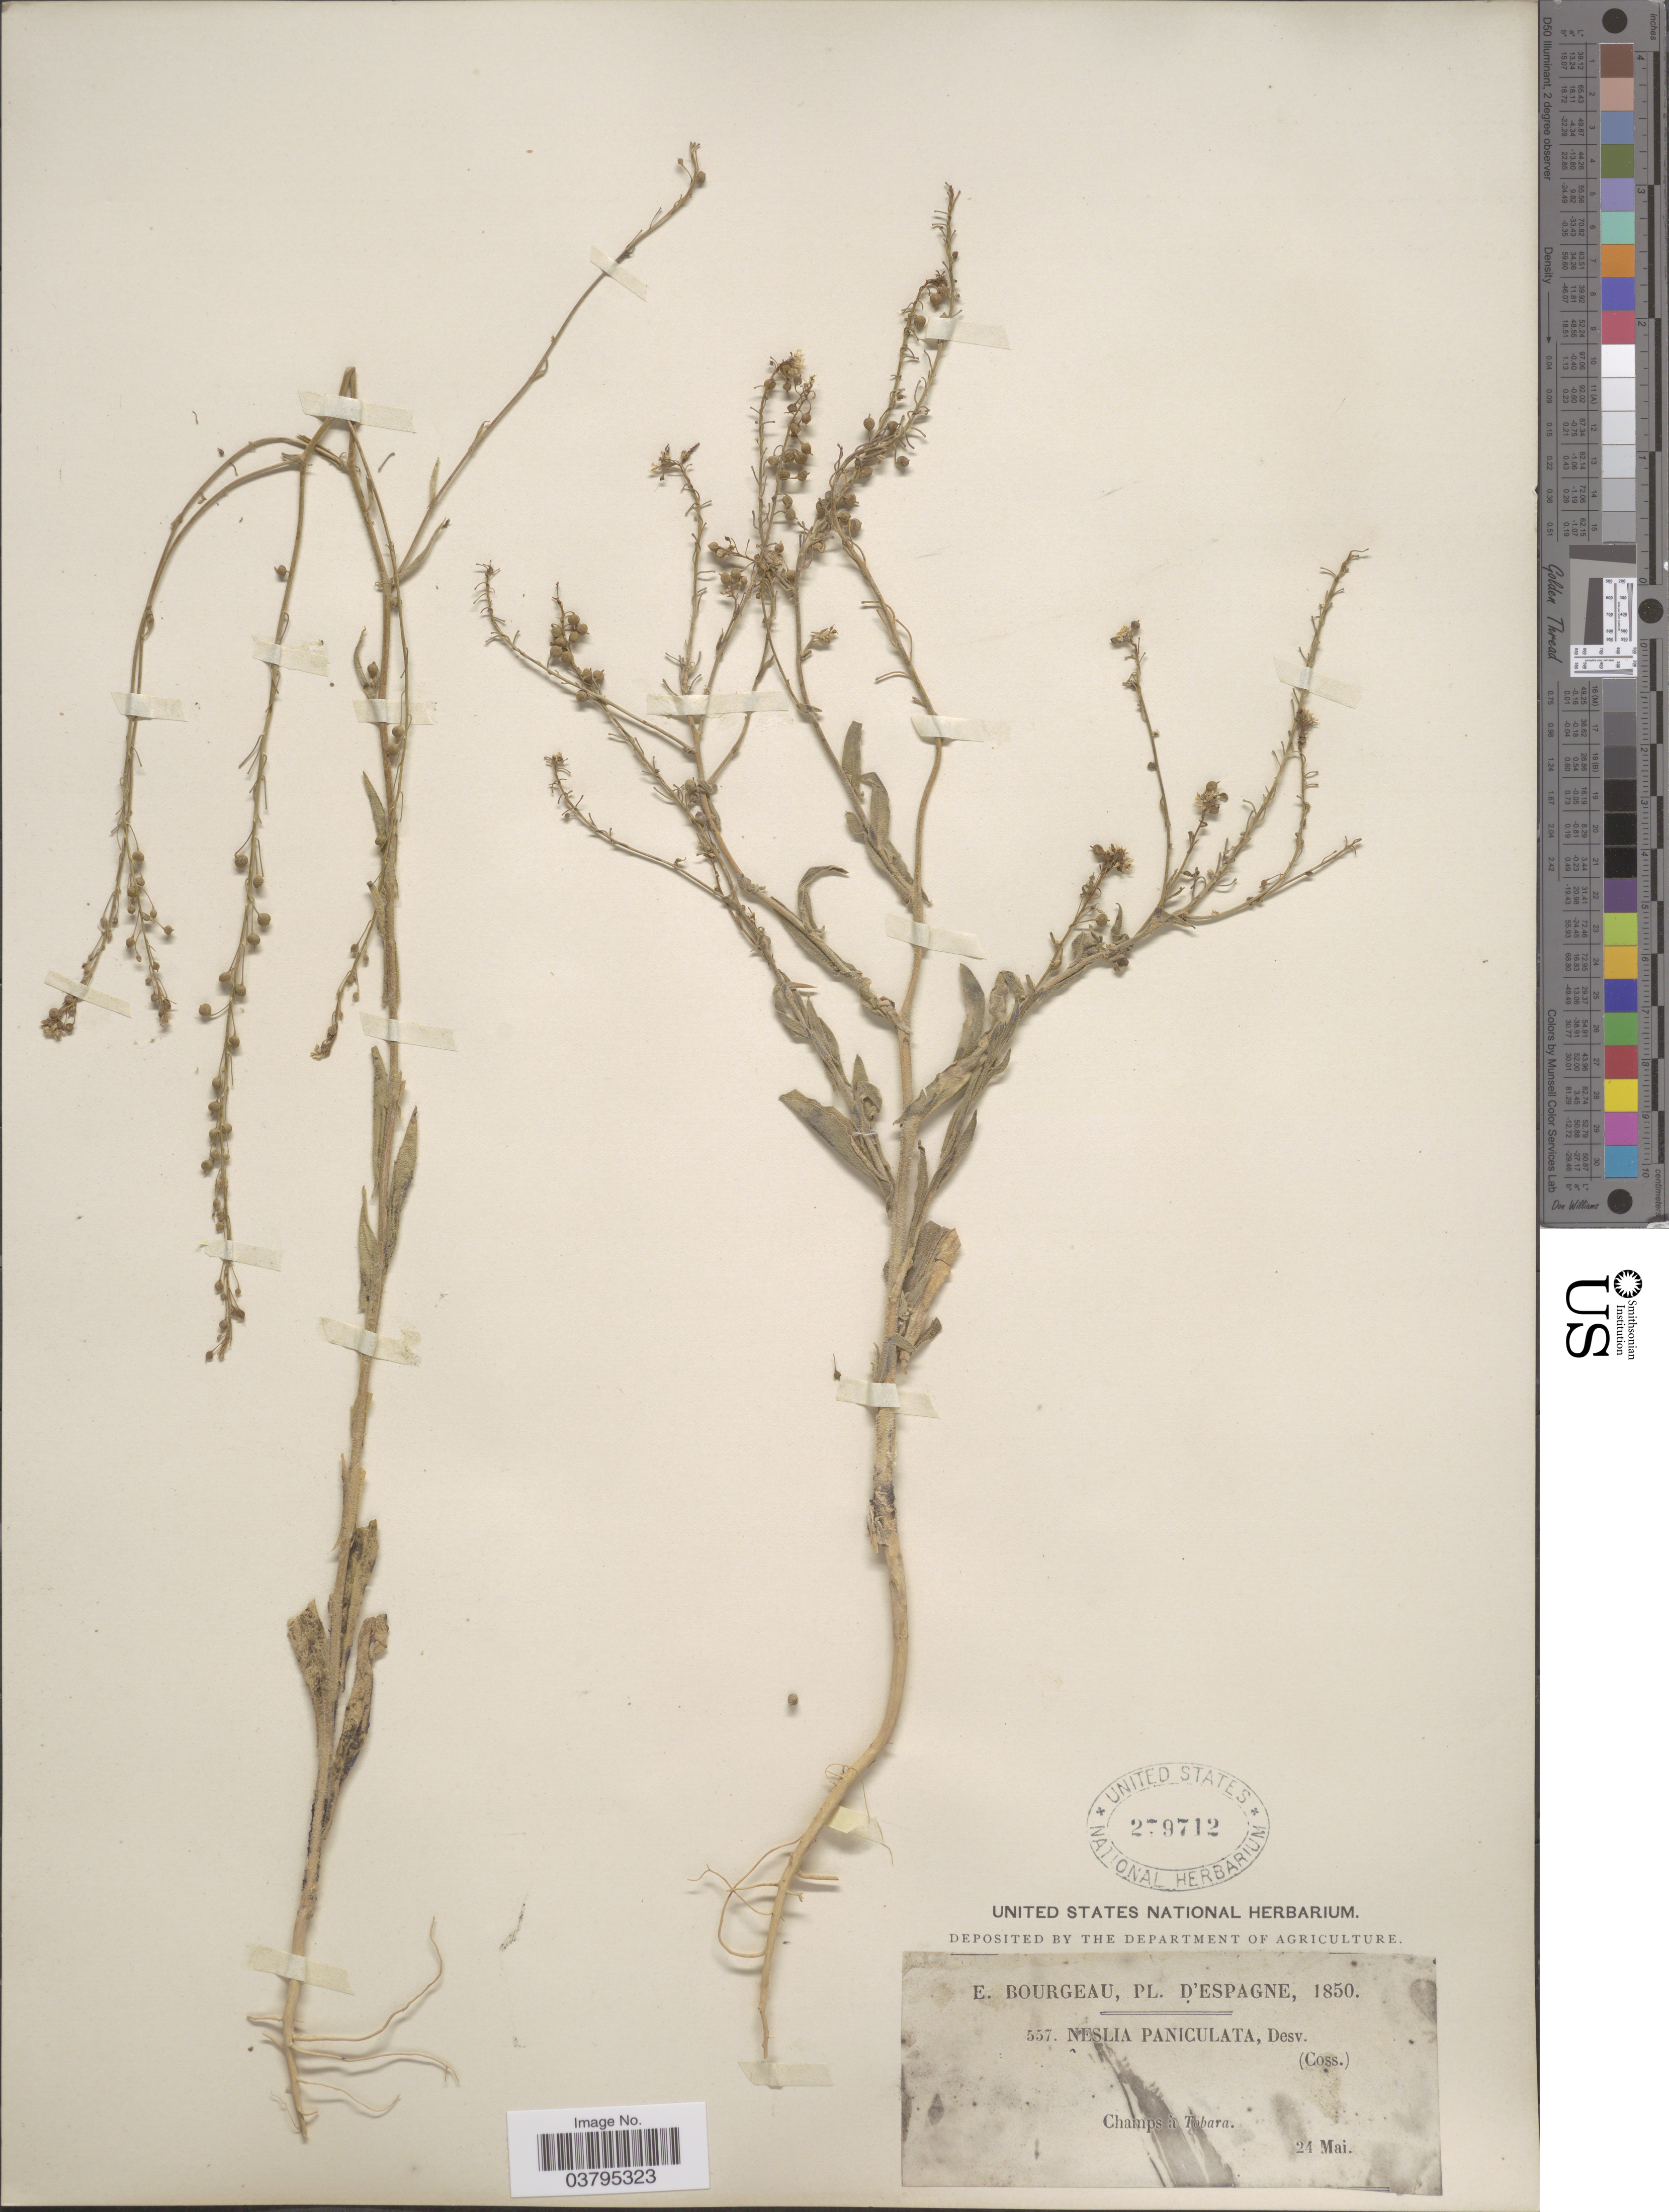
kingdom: Plantae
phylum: Tracheophyta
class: Magnoliopsida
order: Brassicales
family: Brassicaceae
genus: Neslia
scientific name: Neslia paniculata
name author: (L.) Desv.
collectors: E. Bourgeau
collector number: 557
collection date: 1850-05-24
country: Spain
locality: Champs à Tobara.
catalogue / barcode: US 279712